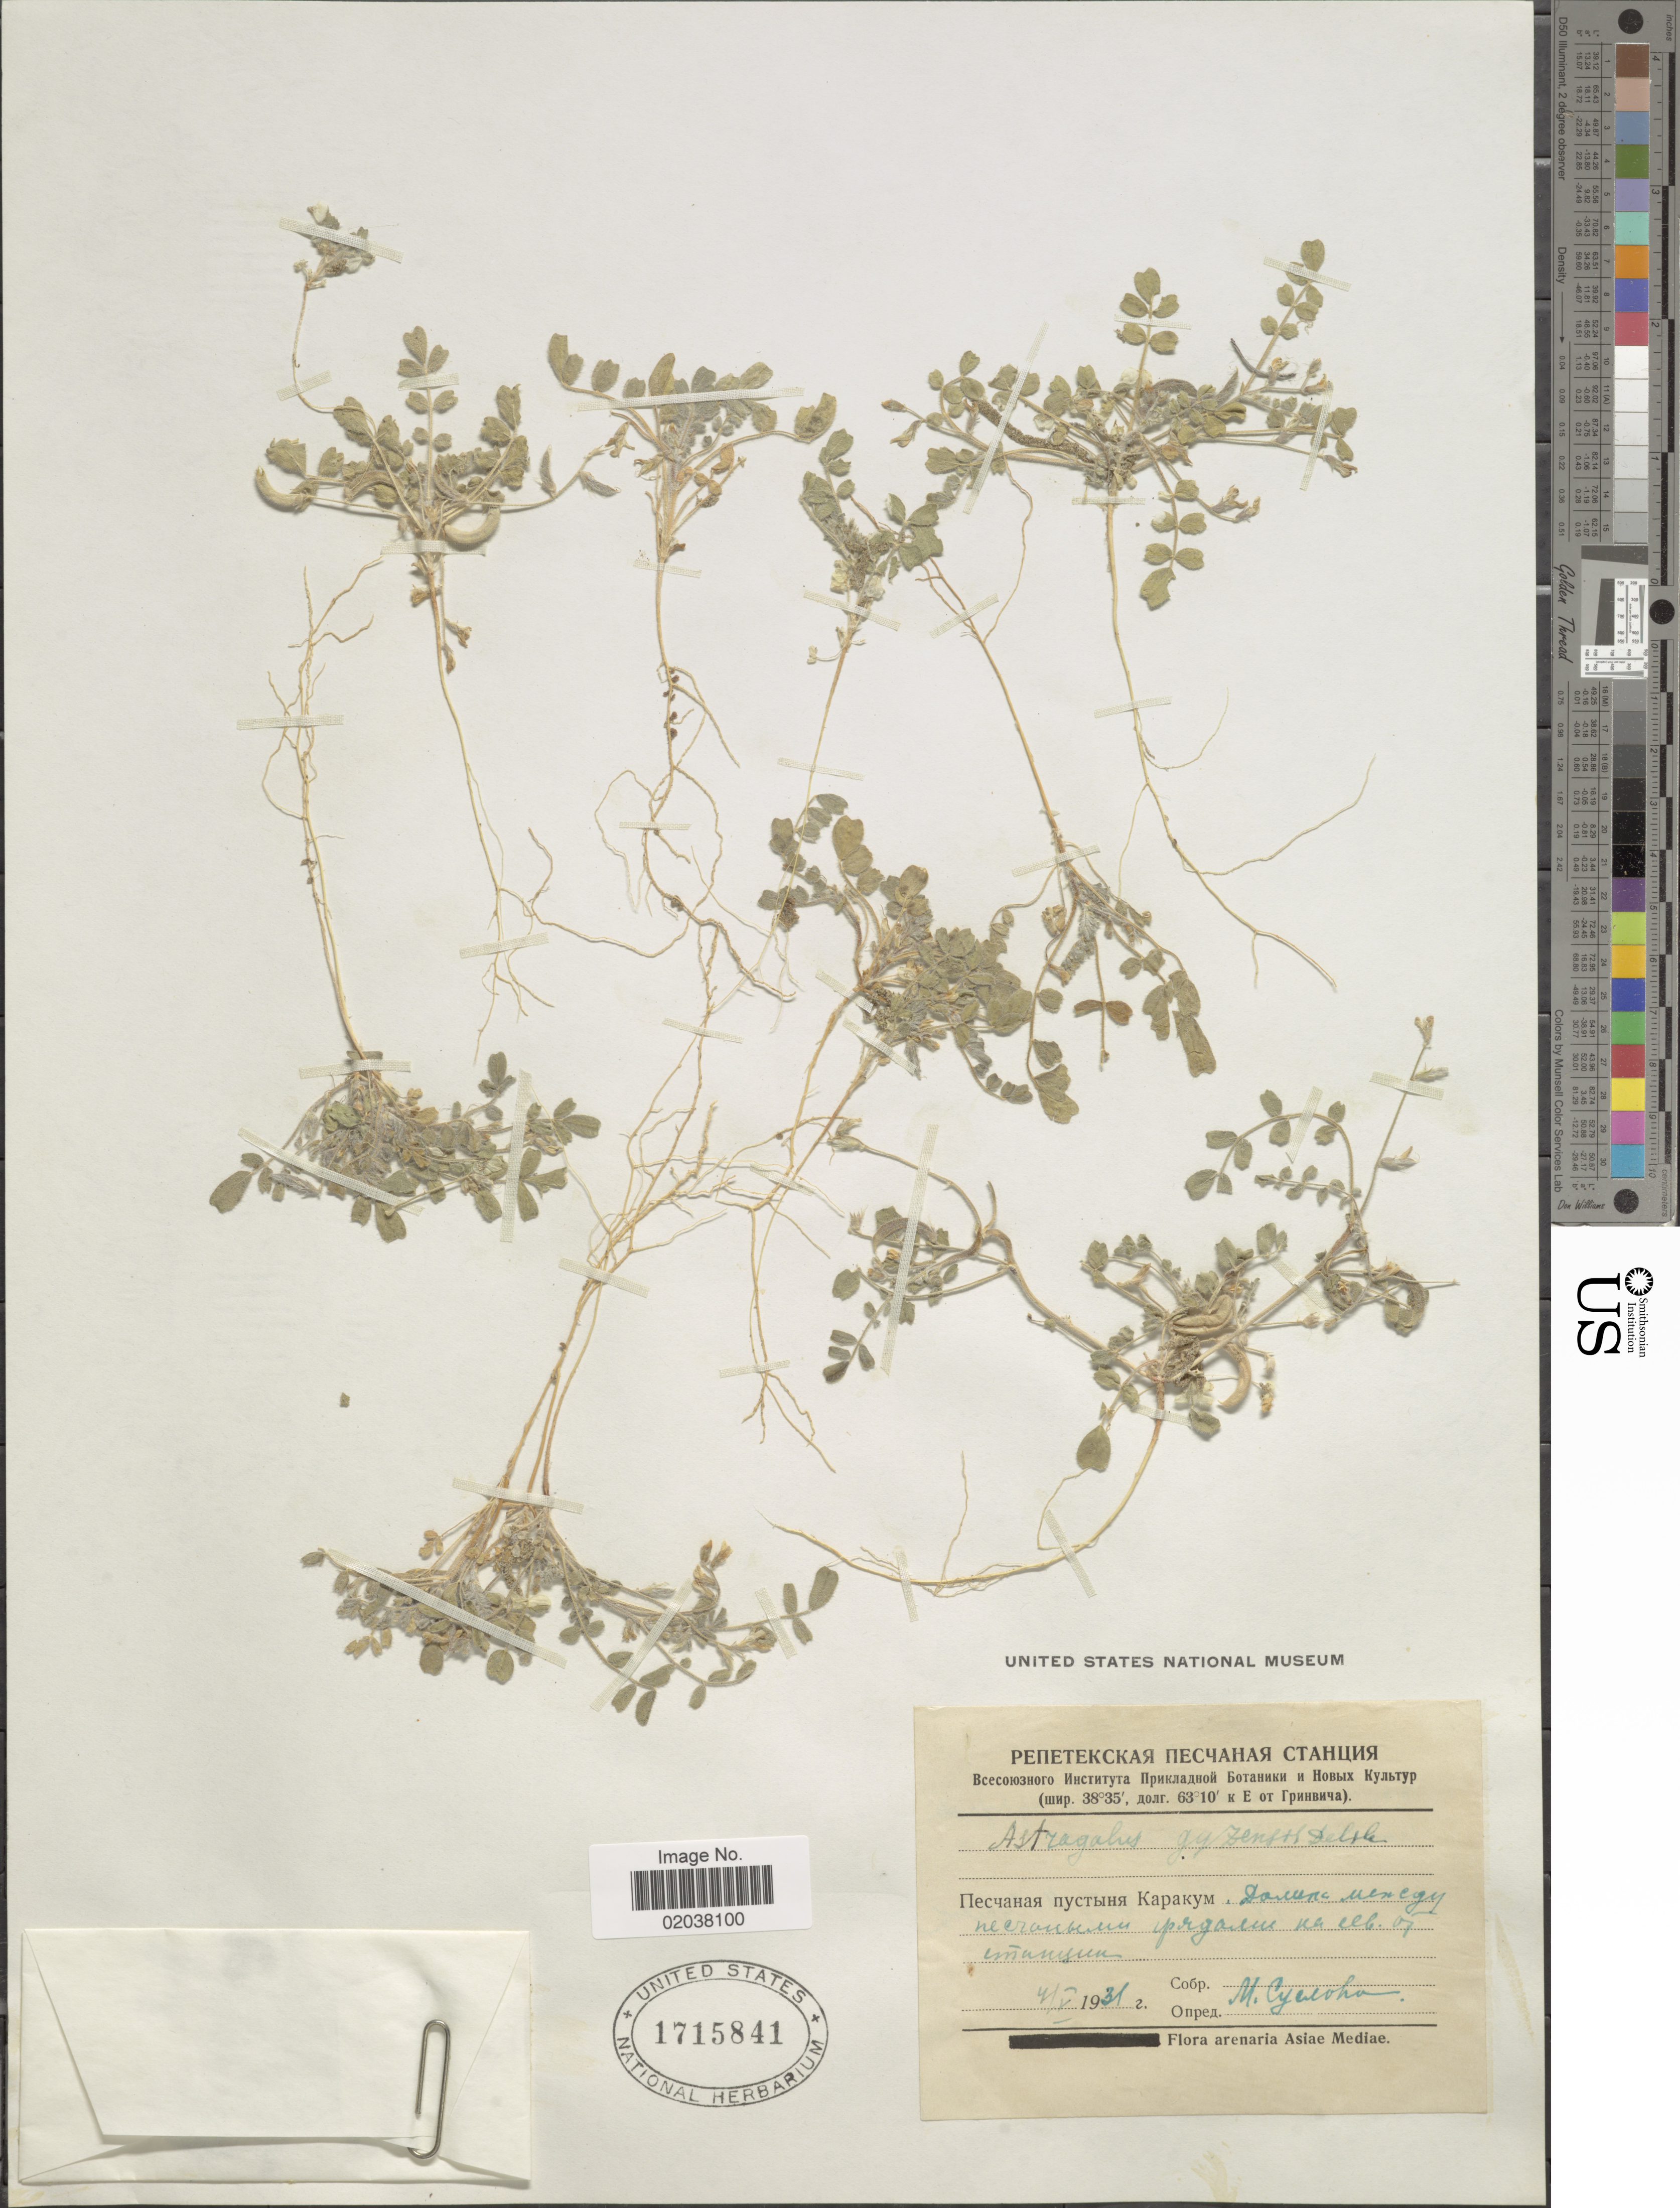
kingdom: Plantae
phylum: Tracheophyta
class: Magnoliopsida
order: Fabales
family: Fabaceae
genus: Astragalus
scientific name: Astragalus gyzensis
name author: Delile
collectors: M. Suslova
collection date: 1931-05-04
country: Turkmenistan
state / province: Lebap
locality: Karakum Desert. Valley between sand dunes north of Repetek Station.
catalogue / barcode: US 1715841